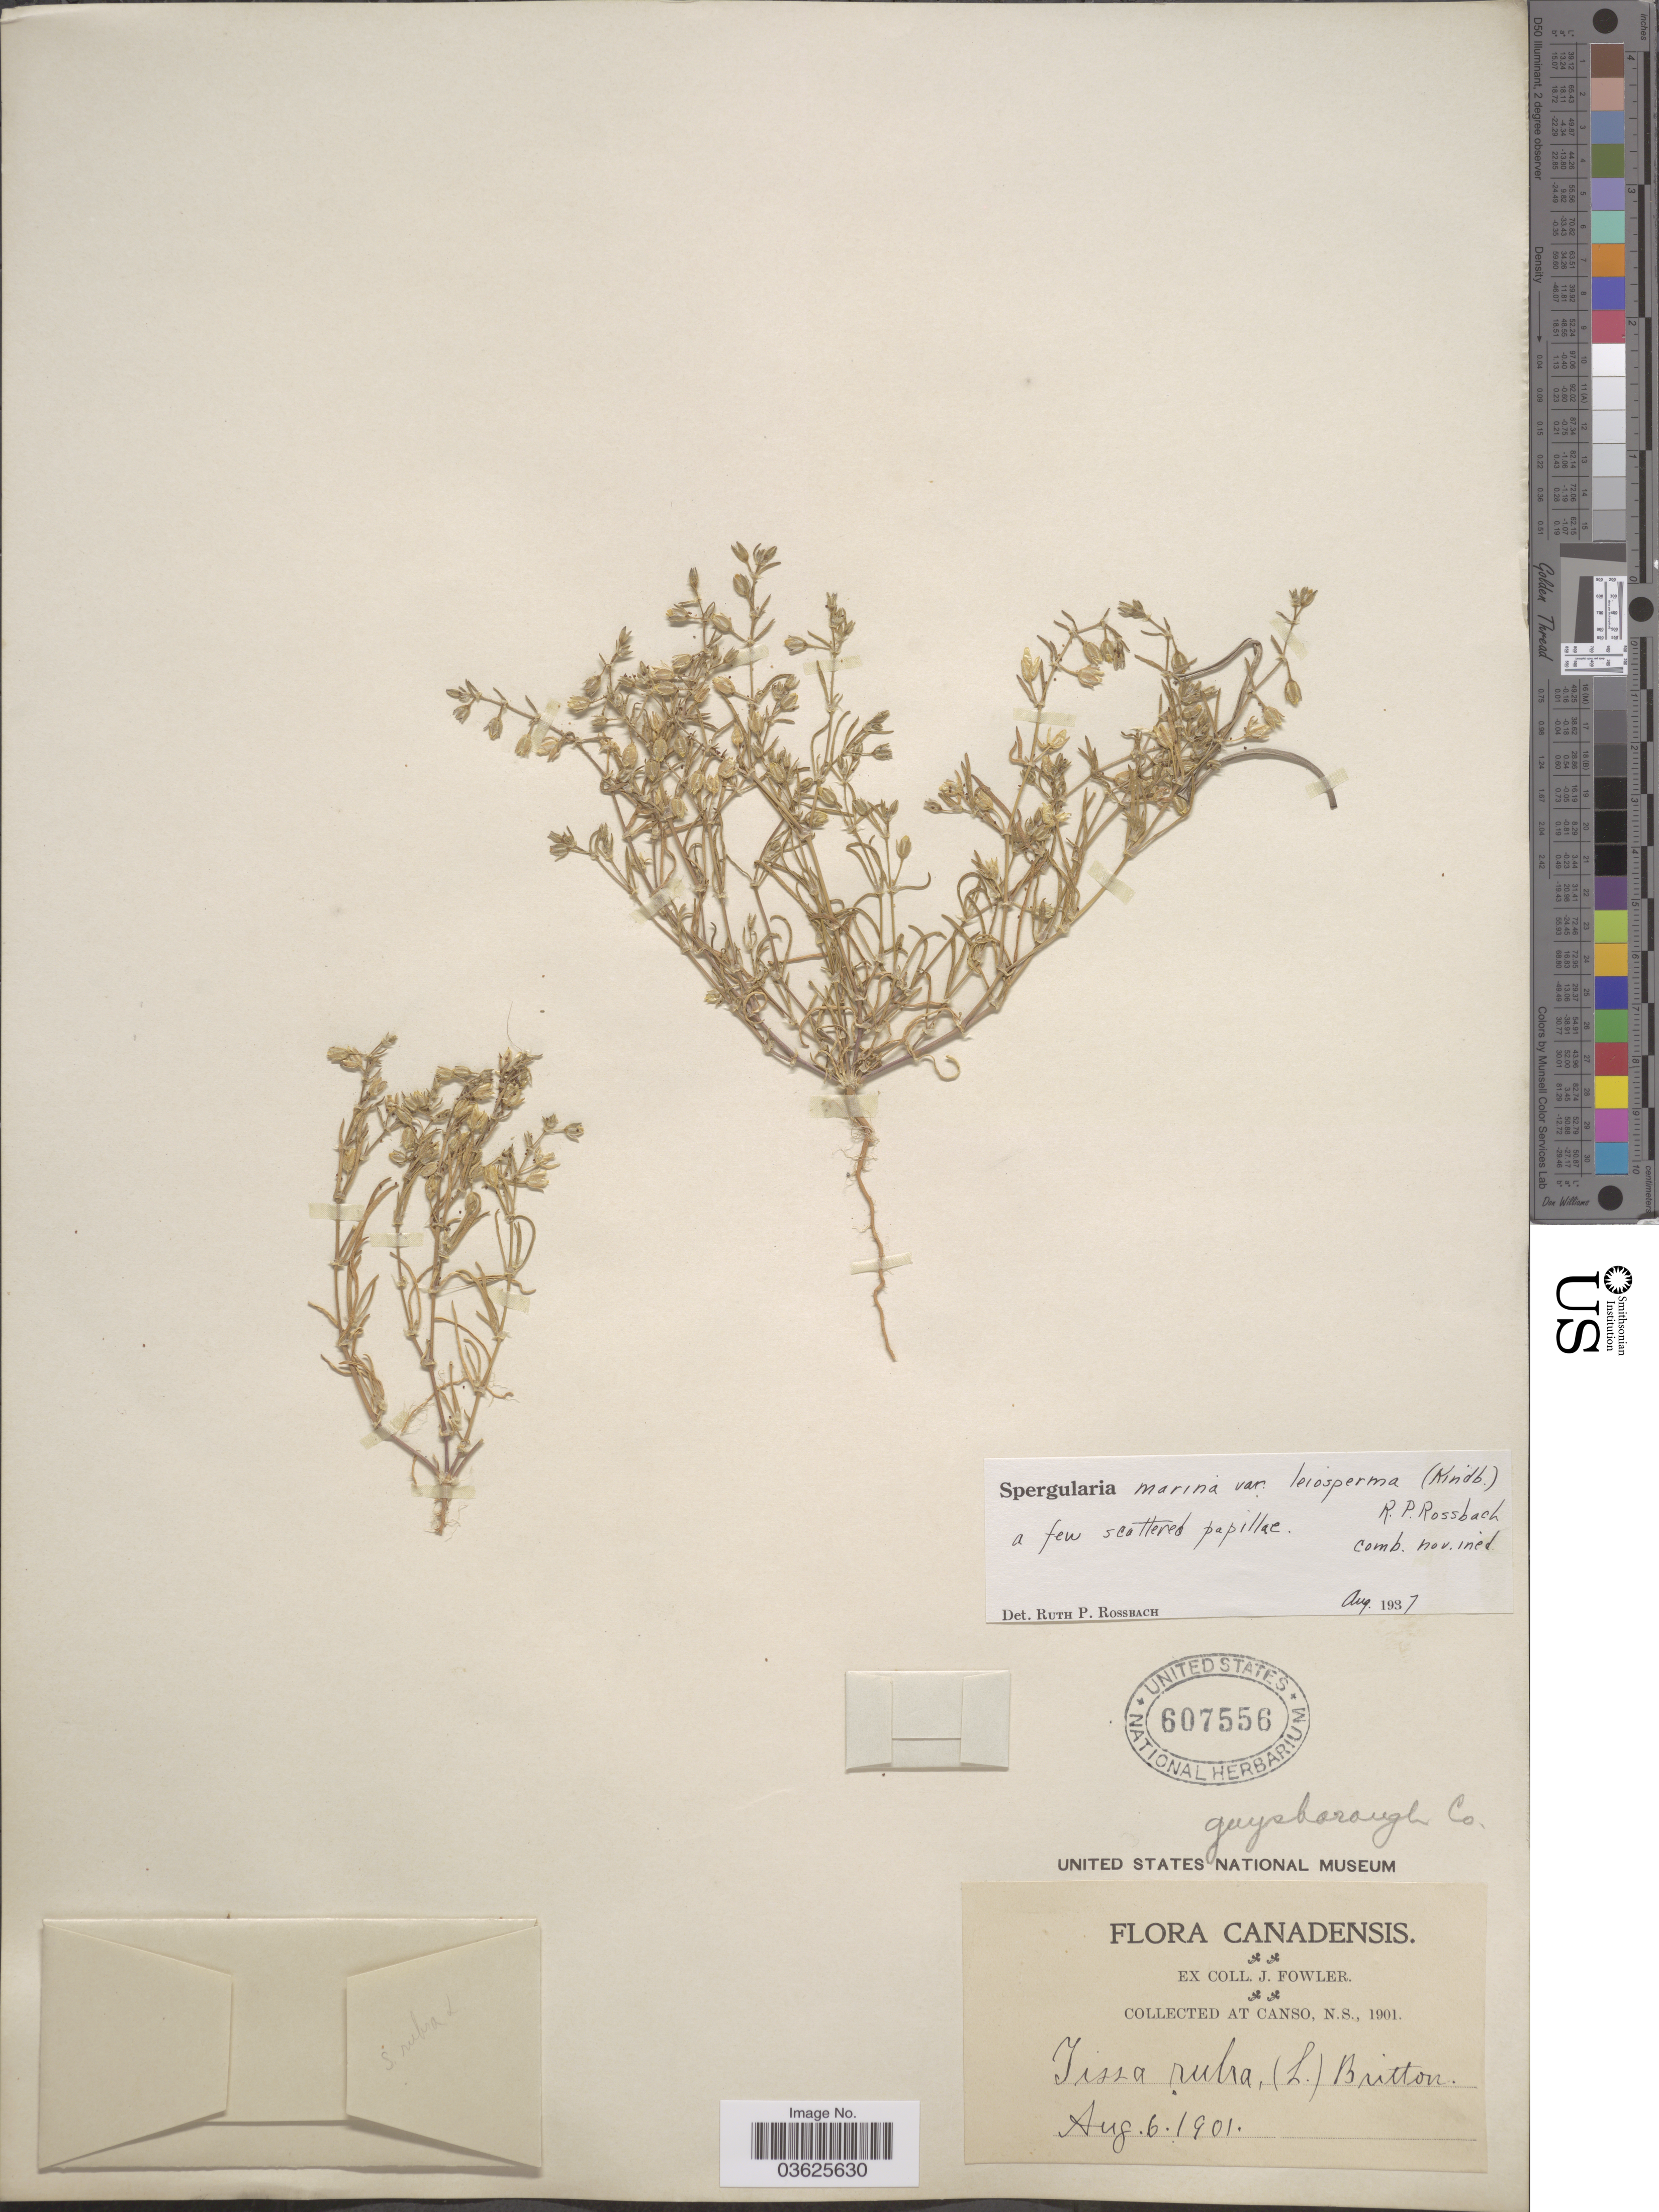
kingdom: Plantae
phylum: Tracheophyta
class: Magnoliopsida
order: Caryophyllales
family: Caryophyllaceae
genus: Spergularia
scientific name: Spergularia marina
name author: (L.) Griseb.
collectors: J. Fowler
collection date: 1901-08-06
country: Canada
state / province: Nova Scotia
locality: Guysborough Co. At Canso.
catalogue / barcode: US 607556